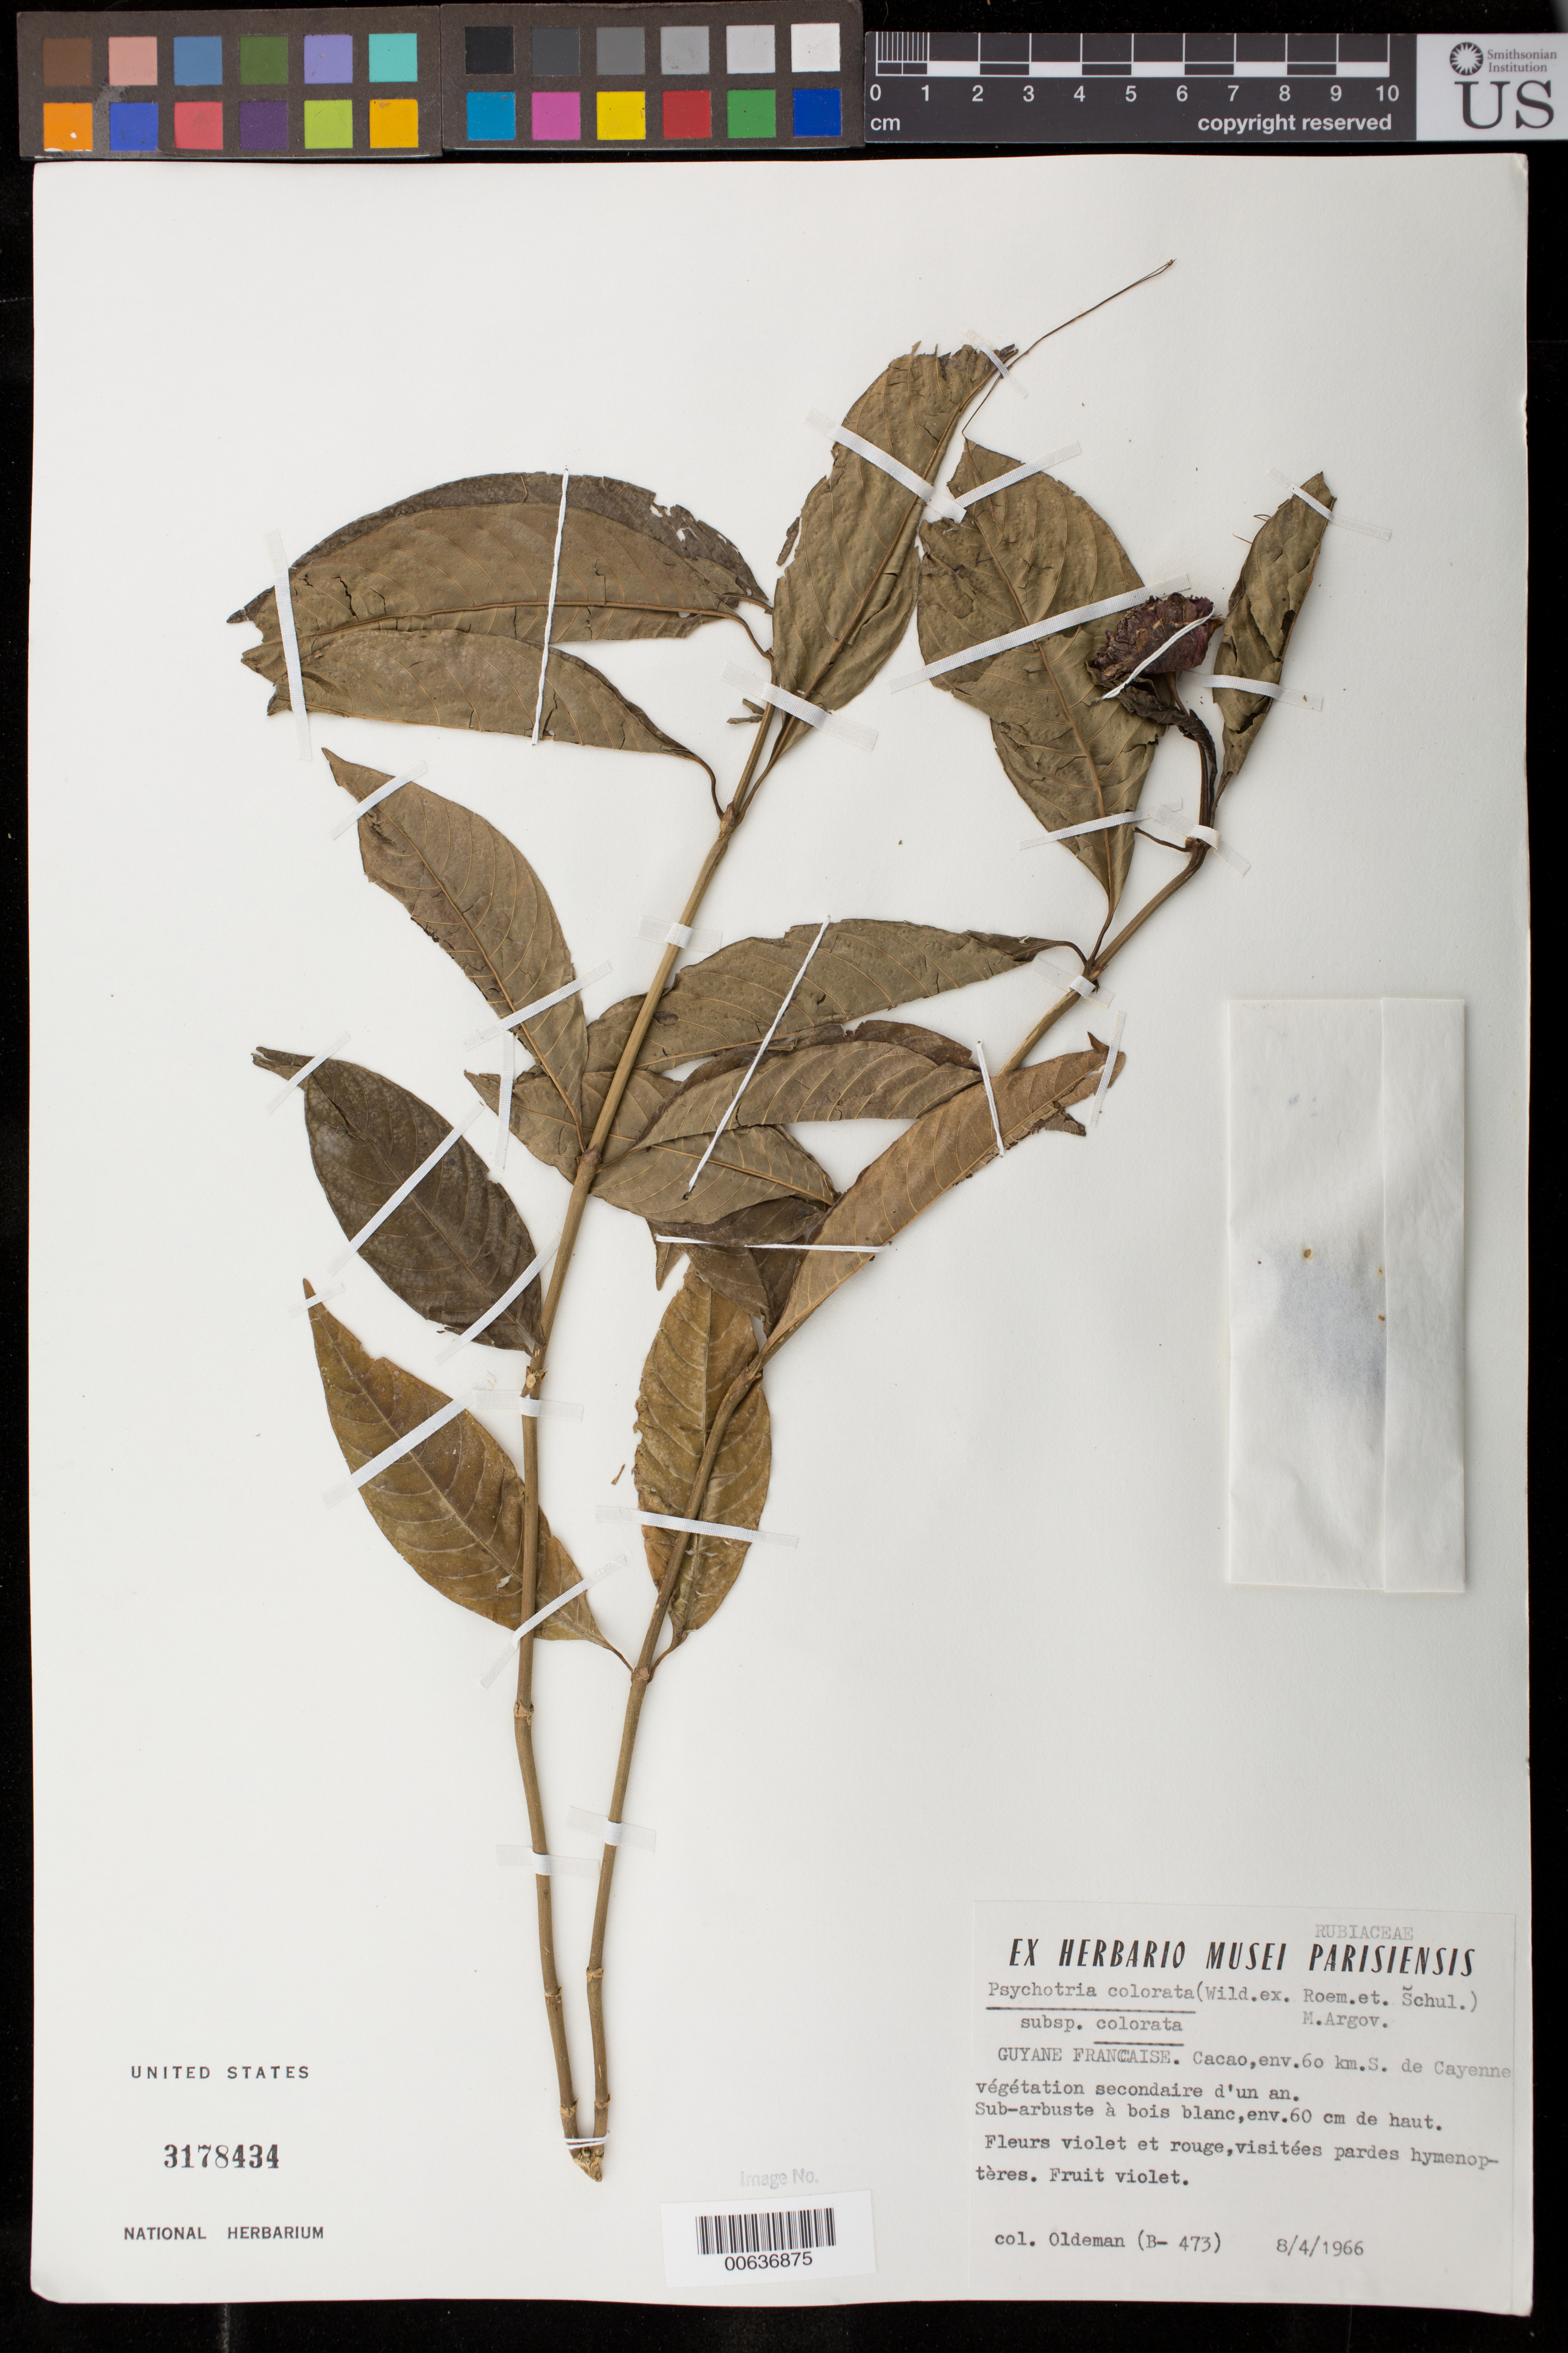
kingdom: Plantae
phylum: Tracheophyta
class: Magnoliopsida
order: Gentianales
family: Rubiaceae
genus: Palicourea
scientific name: Palicourea colorata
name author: (Hoffmanns. ex Roem. & Schult.) Delprete & J.H. Kirkbr.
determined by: Kirkbride, J. H., Jr.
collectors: R. Oldeman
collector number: B 473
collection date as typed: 8-Apr-66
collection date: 1966-04-08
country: French Guiana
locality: Cacao Village, env. 60 km S de Cayenne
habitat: Vegetation secondaire d'un an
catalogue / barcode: US 3178434